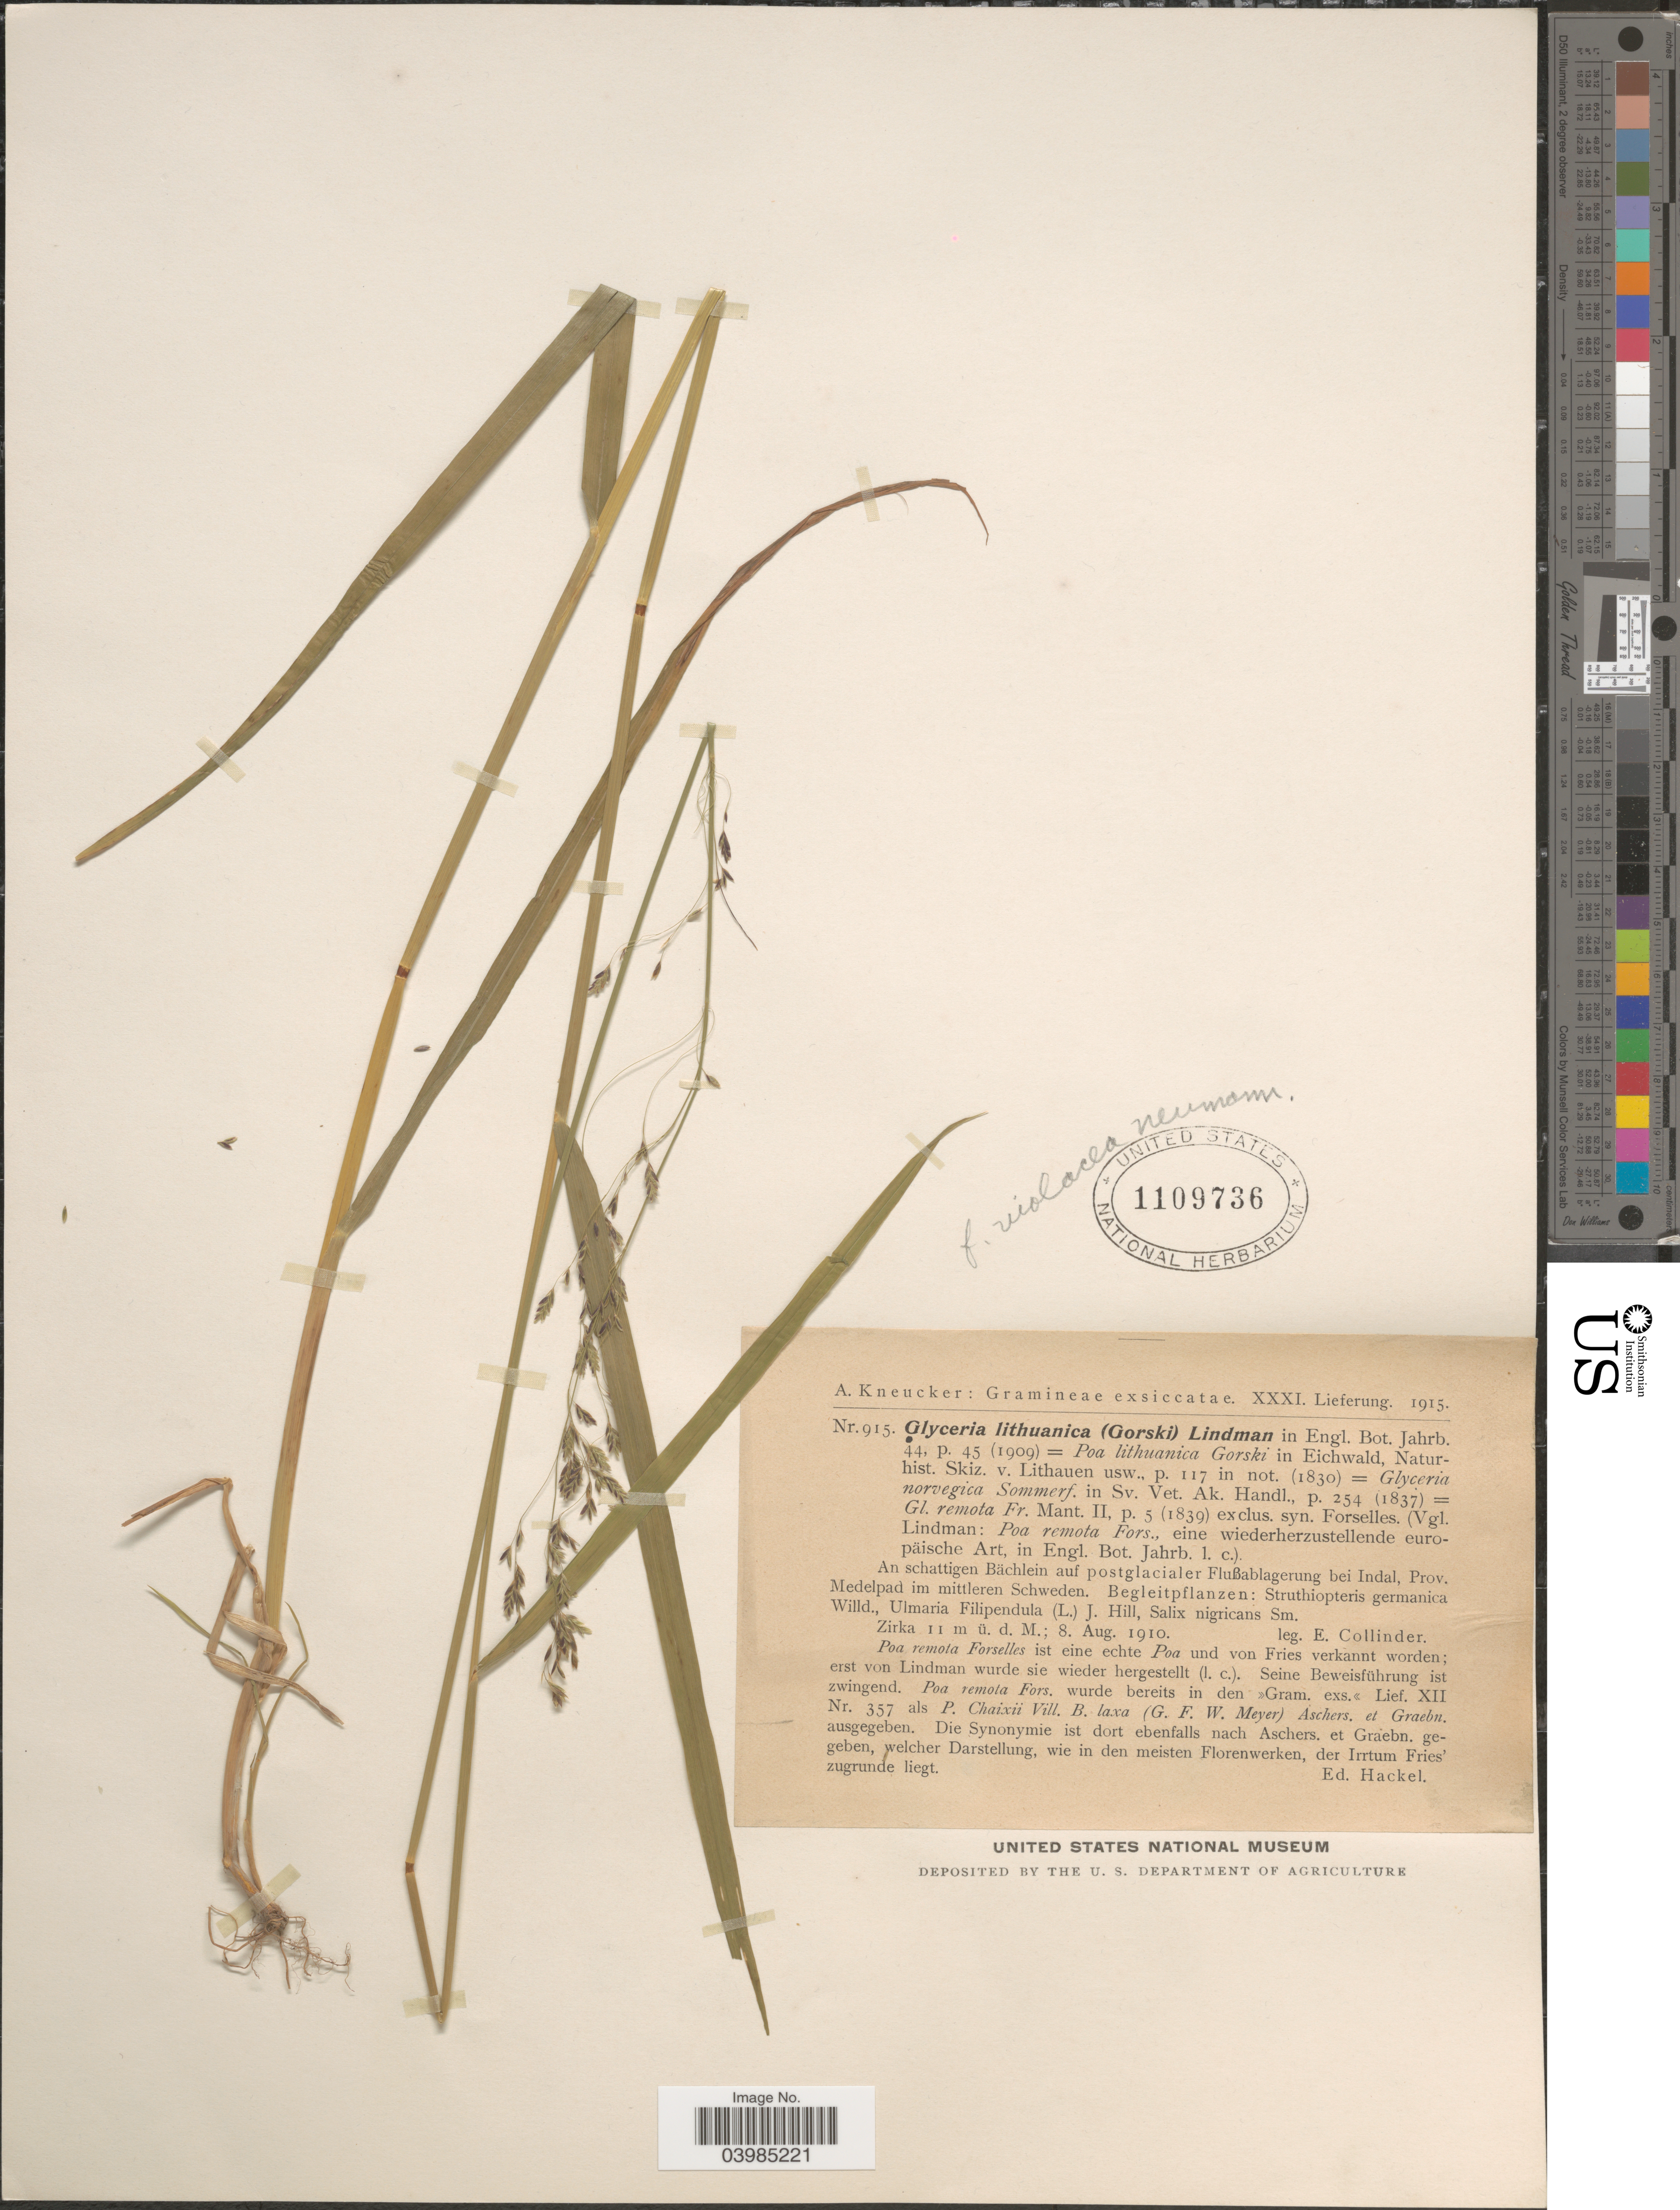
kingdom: Plantae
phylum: Tracheophyta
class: Liliopsida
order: Poales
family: Poaceae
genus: Glyceria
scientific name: Glyceria lithuanica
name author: (Gorski) Gorski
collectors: E. Collinder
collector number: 915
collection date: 1910-08-08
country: Sweden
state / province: Västernorrland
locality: An schattigen Bächlein auf postglacialer Flußablagerung bei Indal, Prov. Medelpad im mittleren Schweden.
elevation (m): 11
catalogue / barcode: US 1109736